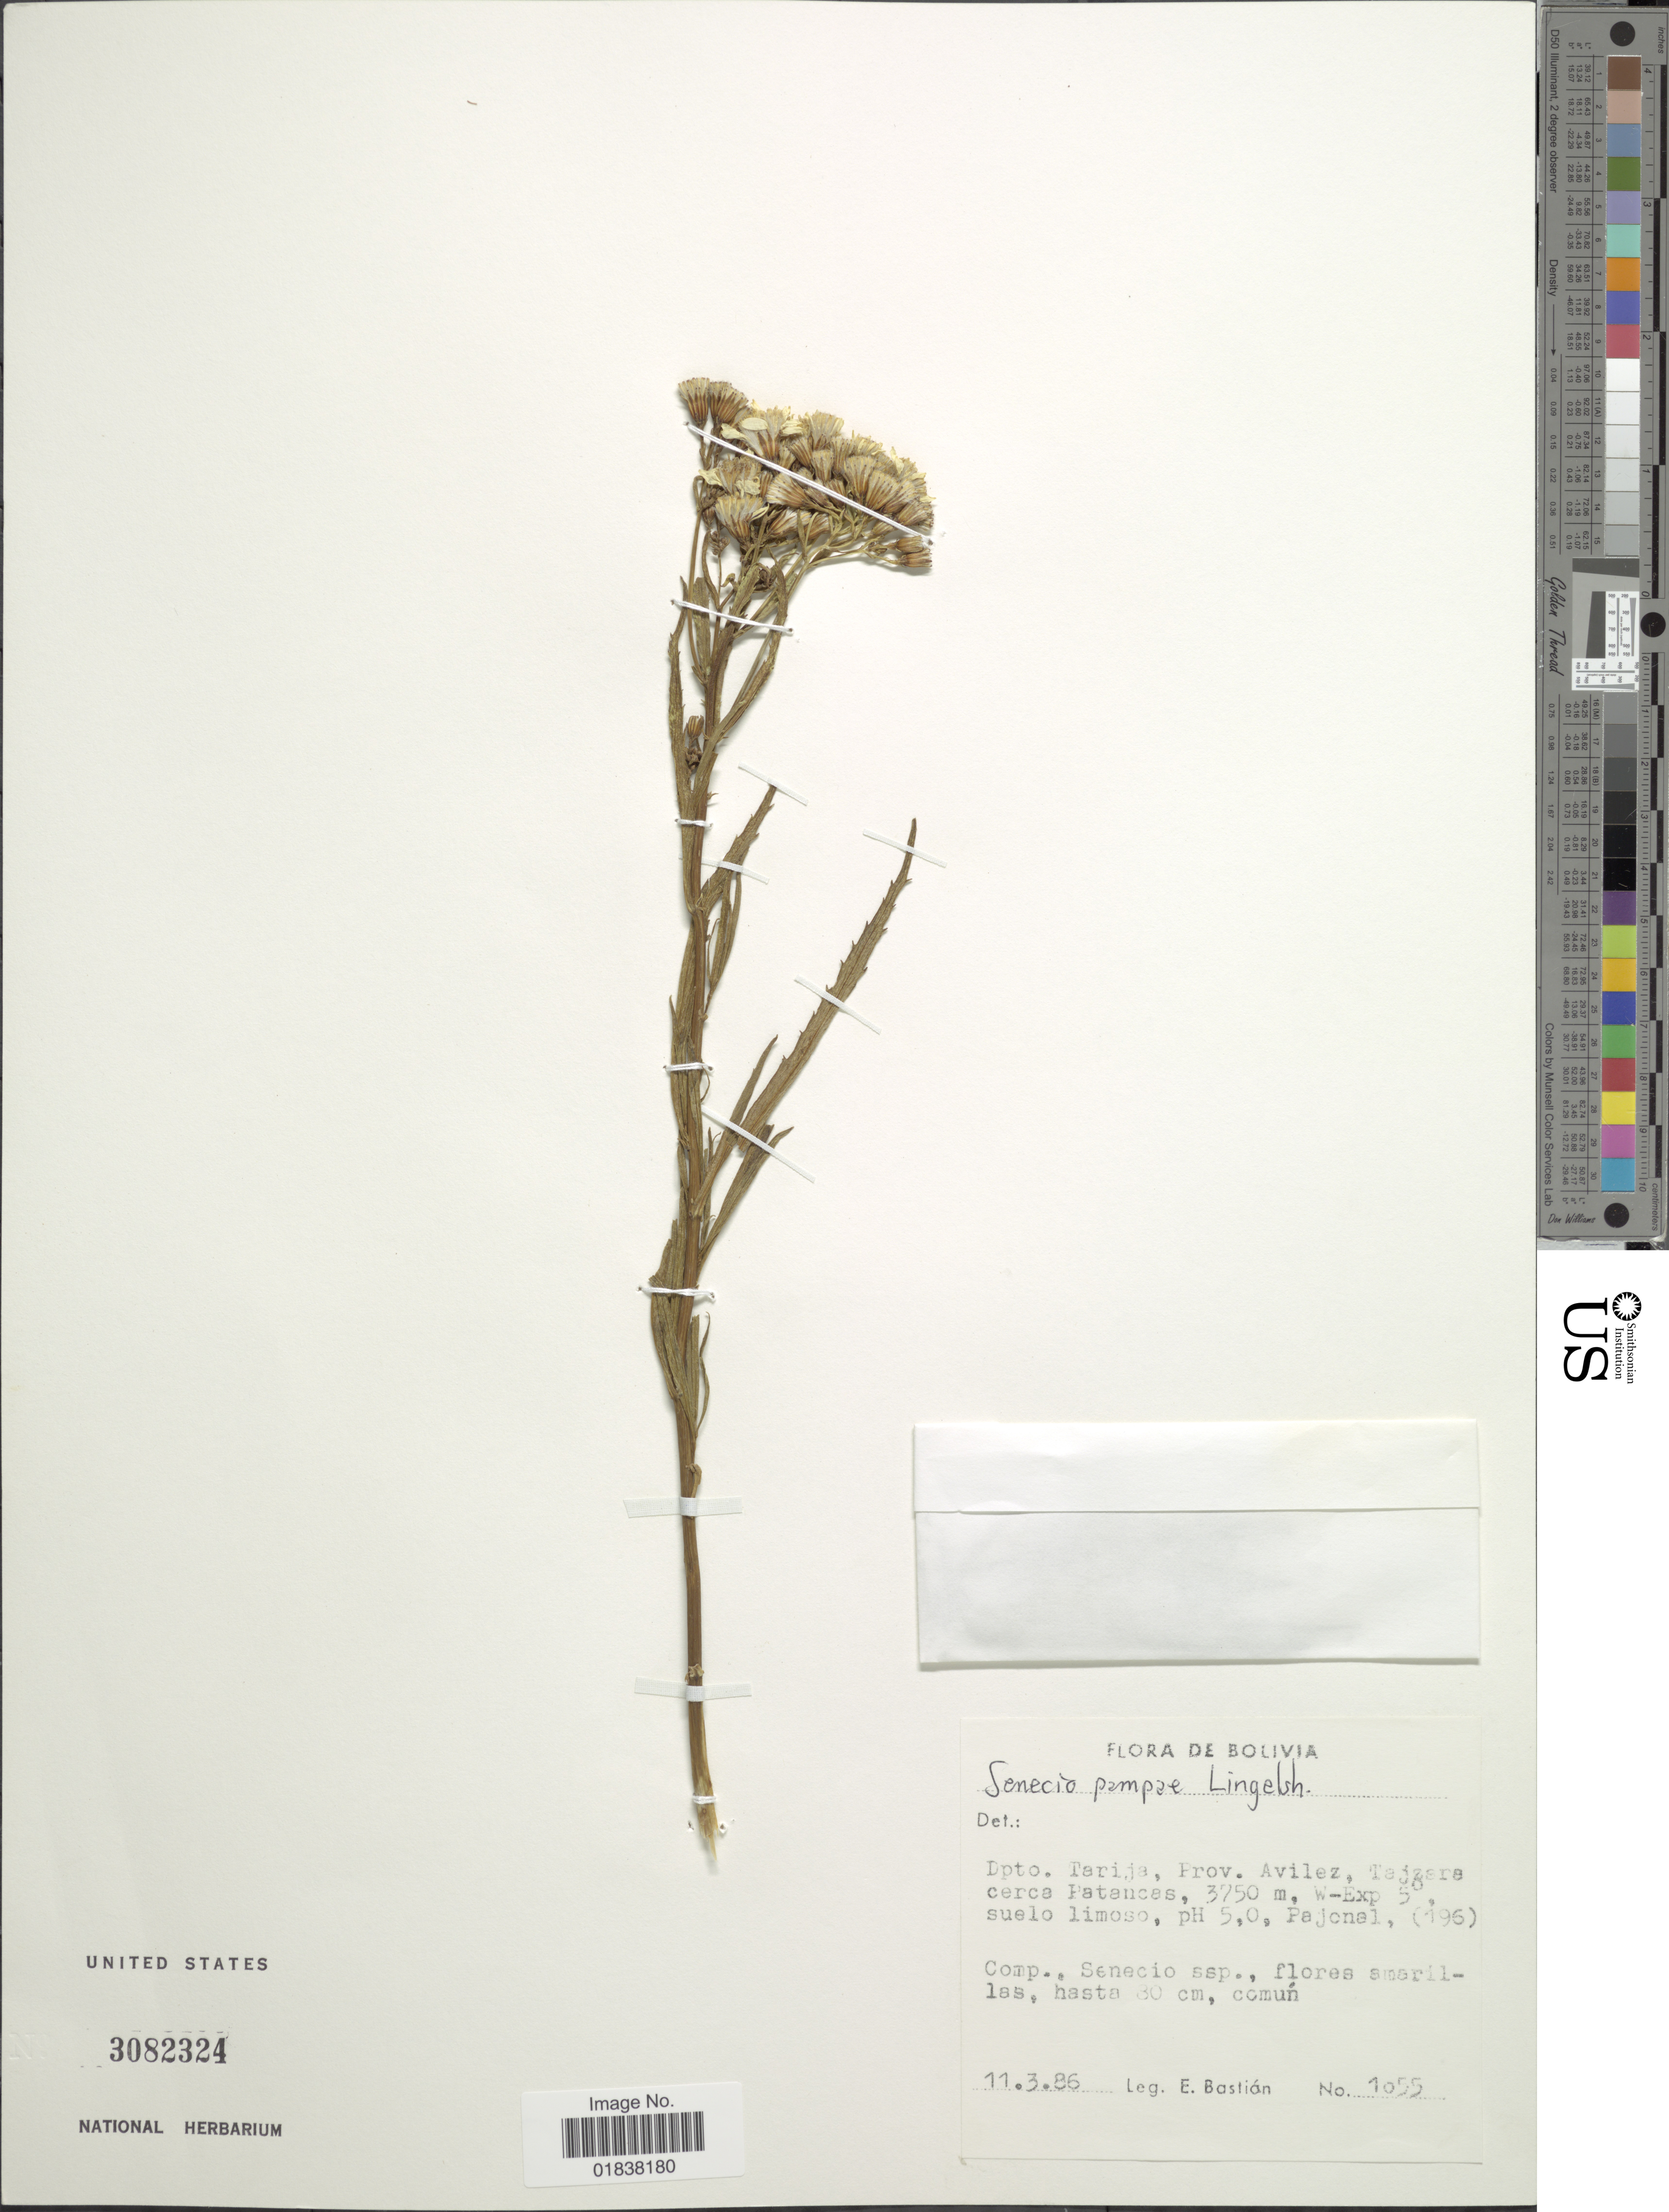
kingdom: Plantae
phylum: Tracheophyta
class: Magnoliopsida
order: Asterales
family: Asteraceae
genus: Senecio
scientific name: Senecio pampae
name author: Lingelsh.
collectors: E. Bastian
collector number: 1055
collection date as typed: Transcribed d/m/y: 11/3/86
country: Bolivia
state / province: Tarija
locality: Prov. Avilez, Tajzara cerca Patancas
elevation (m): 3750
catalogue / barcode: US 3082324